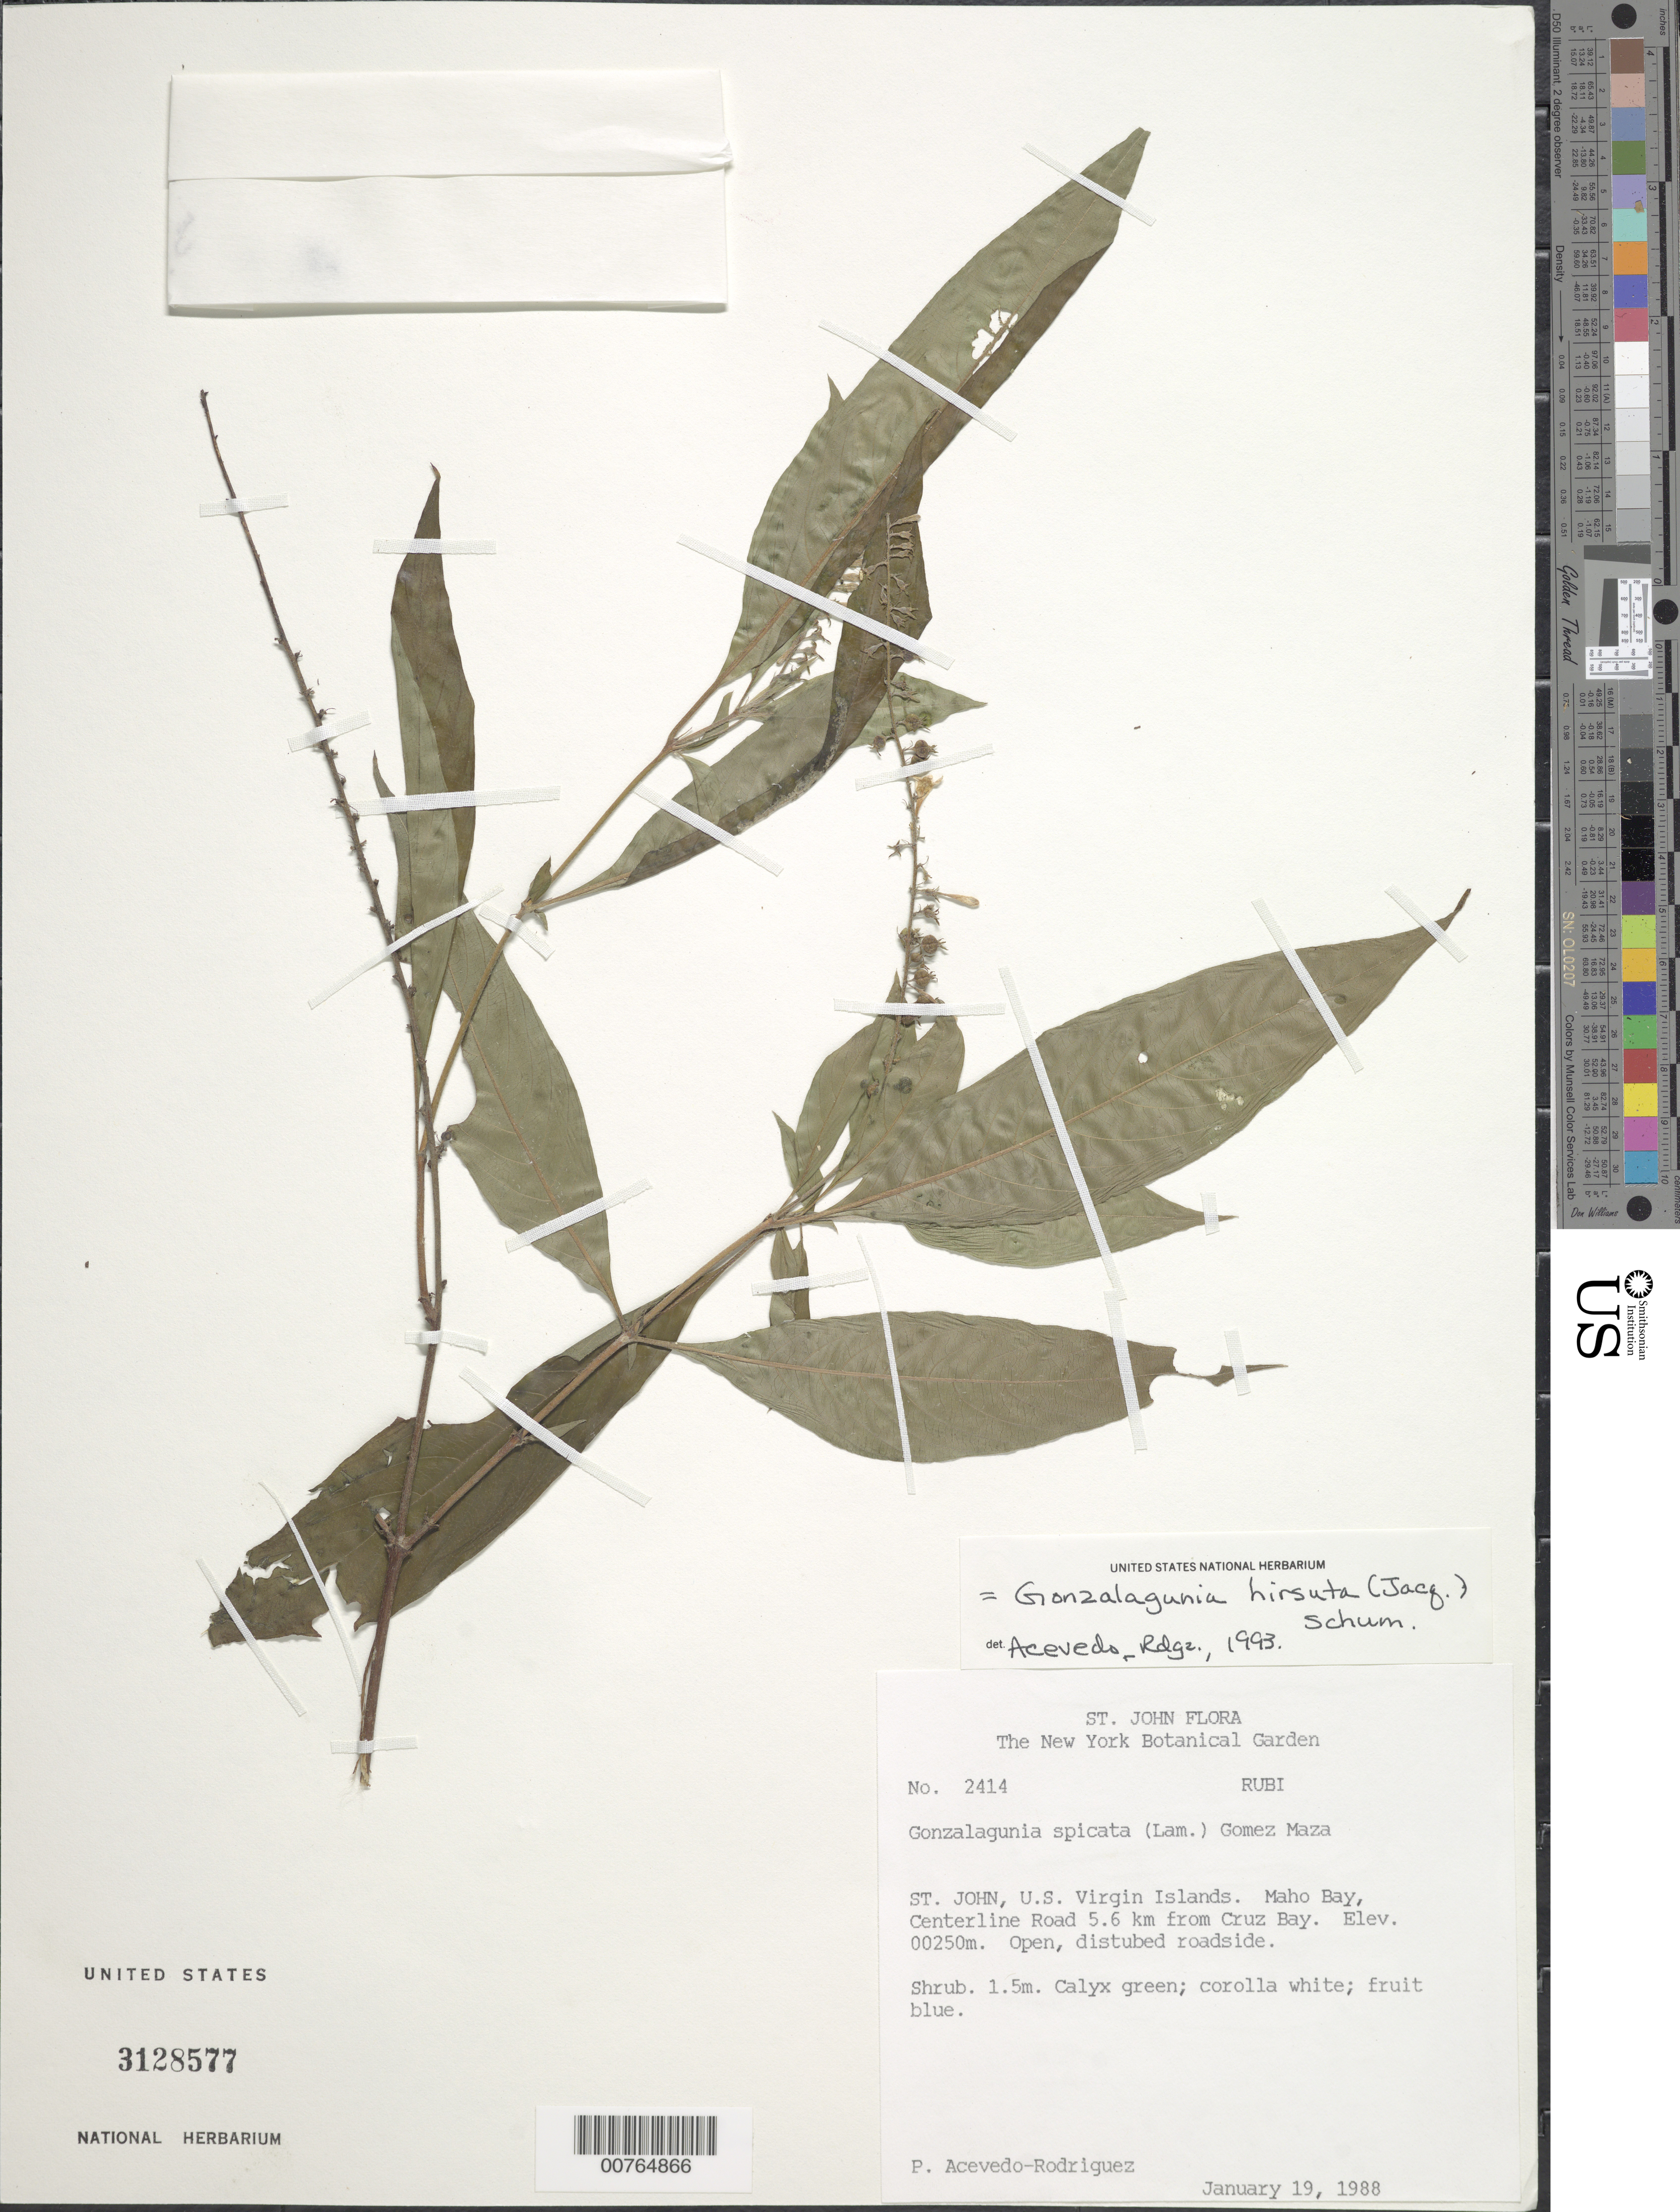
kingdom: Plantae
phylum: Tracheophyta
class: Magnoliopsida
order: Gentianales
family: Rubiaceae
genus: Gonzalagunia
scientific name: Gonzalagunia hirsuta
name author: (Jacq.) K. Schum.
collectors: P. Acevedo-Rodr.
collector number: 2414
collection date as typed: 19 Jan 1988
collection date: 1988-01-19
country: U.S. Virgin Islands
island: St. John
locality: Maho Bay Quarter; Center Line Road 5.6 km from Cruz Bay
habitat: Open, distubed roadside.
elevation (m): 250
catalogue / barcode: US 3128577